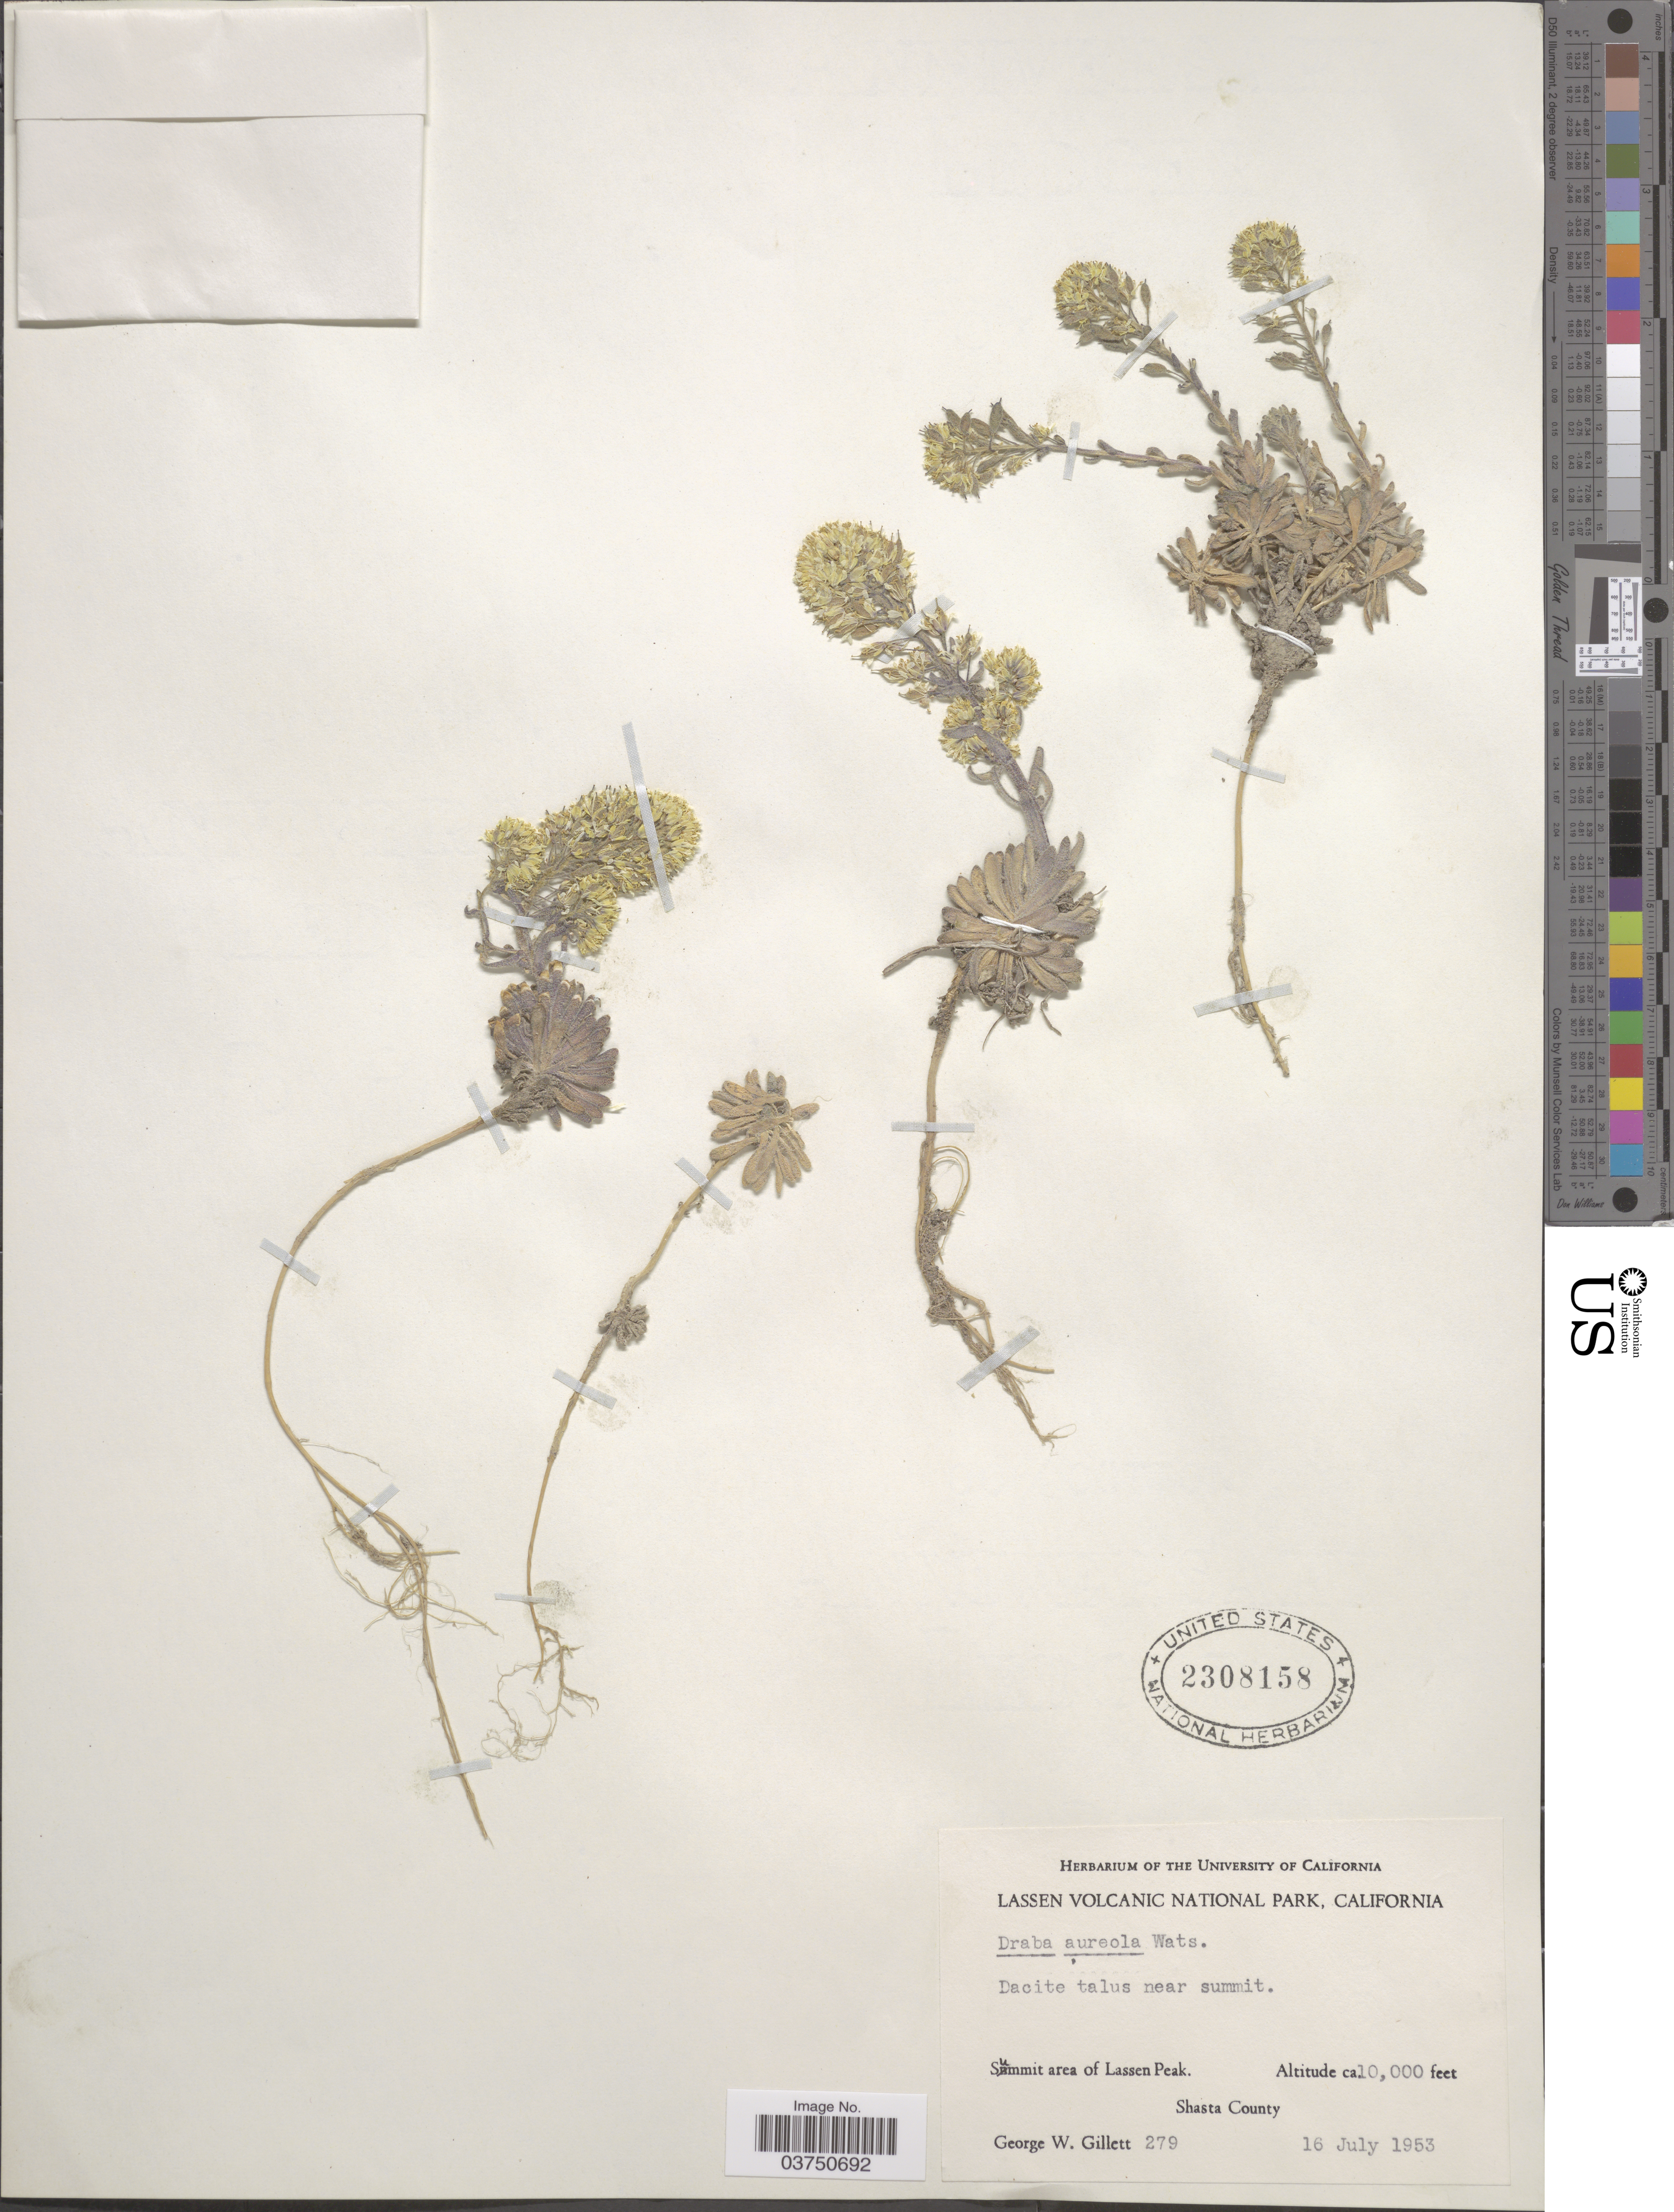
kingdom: Plantae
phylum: Tracheophyta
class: Magnoliopsida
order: Brassicales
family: Brassicaceae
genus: Draba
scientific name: Draba aureola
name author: S. Watson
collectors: G. Gillett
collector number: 279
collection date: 1953-07-16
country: United States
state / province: California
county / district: Shasta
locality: Lassen Volcanic National Park. Summit area of Lassen Peak. Shasta County.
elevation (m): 3048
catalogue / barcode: US 2308158